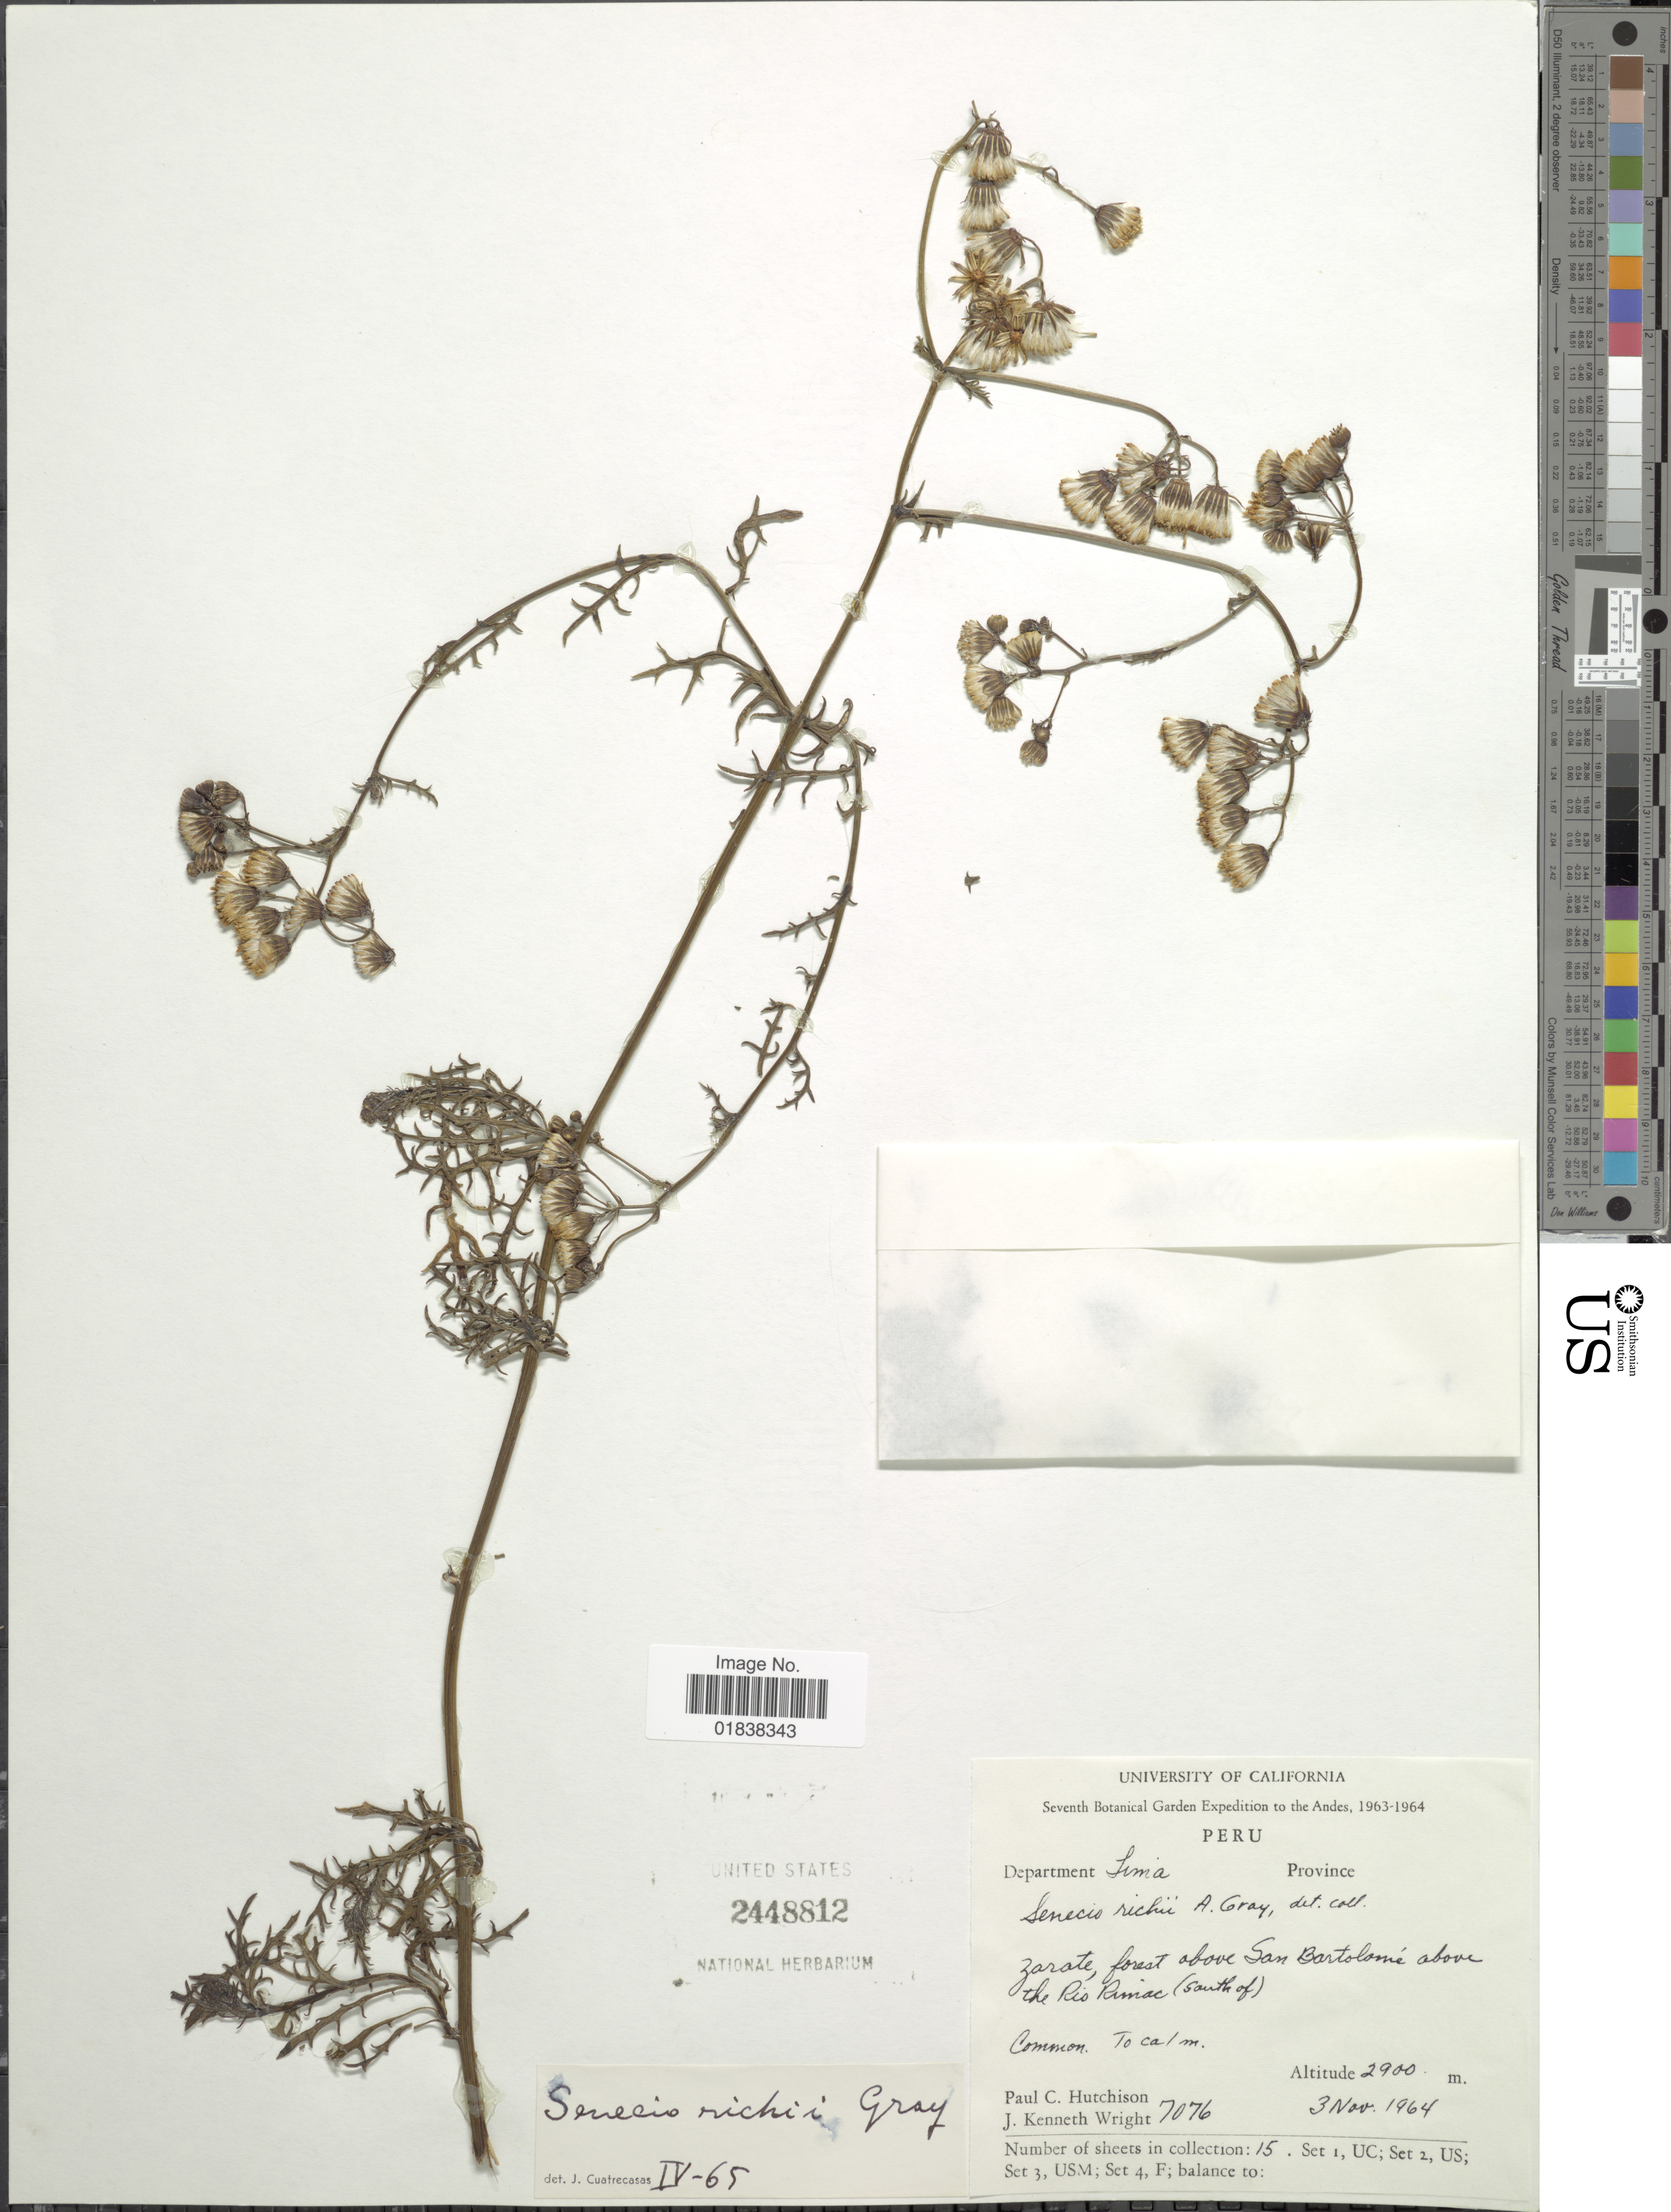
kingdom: Plantae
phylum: Tracheophyta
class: Magnoliopsida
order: Asterales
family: Asteraceae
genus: Senecio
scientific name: Senecio richii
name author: A. Gray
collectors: P. C. Hutchison & J. K. Wright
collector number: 7076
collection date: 1964-11-03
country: Peru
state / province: Lima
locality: Andes, Zarate, forest above San Bartolome above the Rio Rimac (south of)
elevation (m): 2900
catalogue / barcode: US 2448812